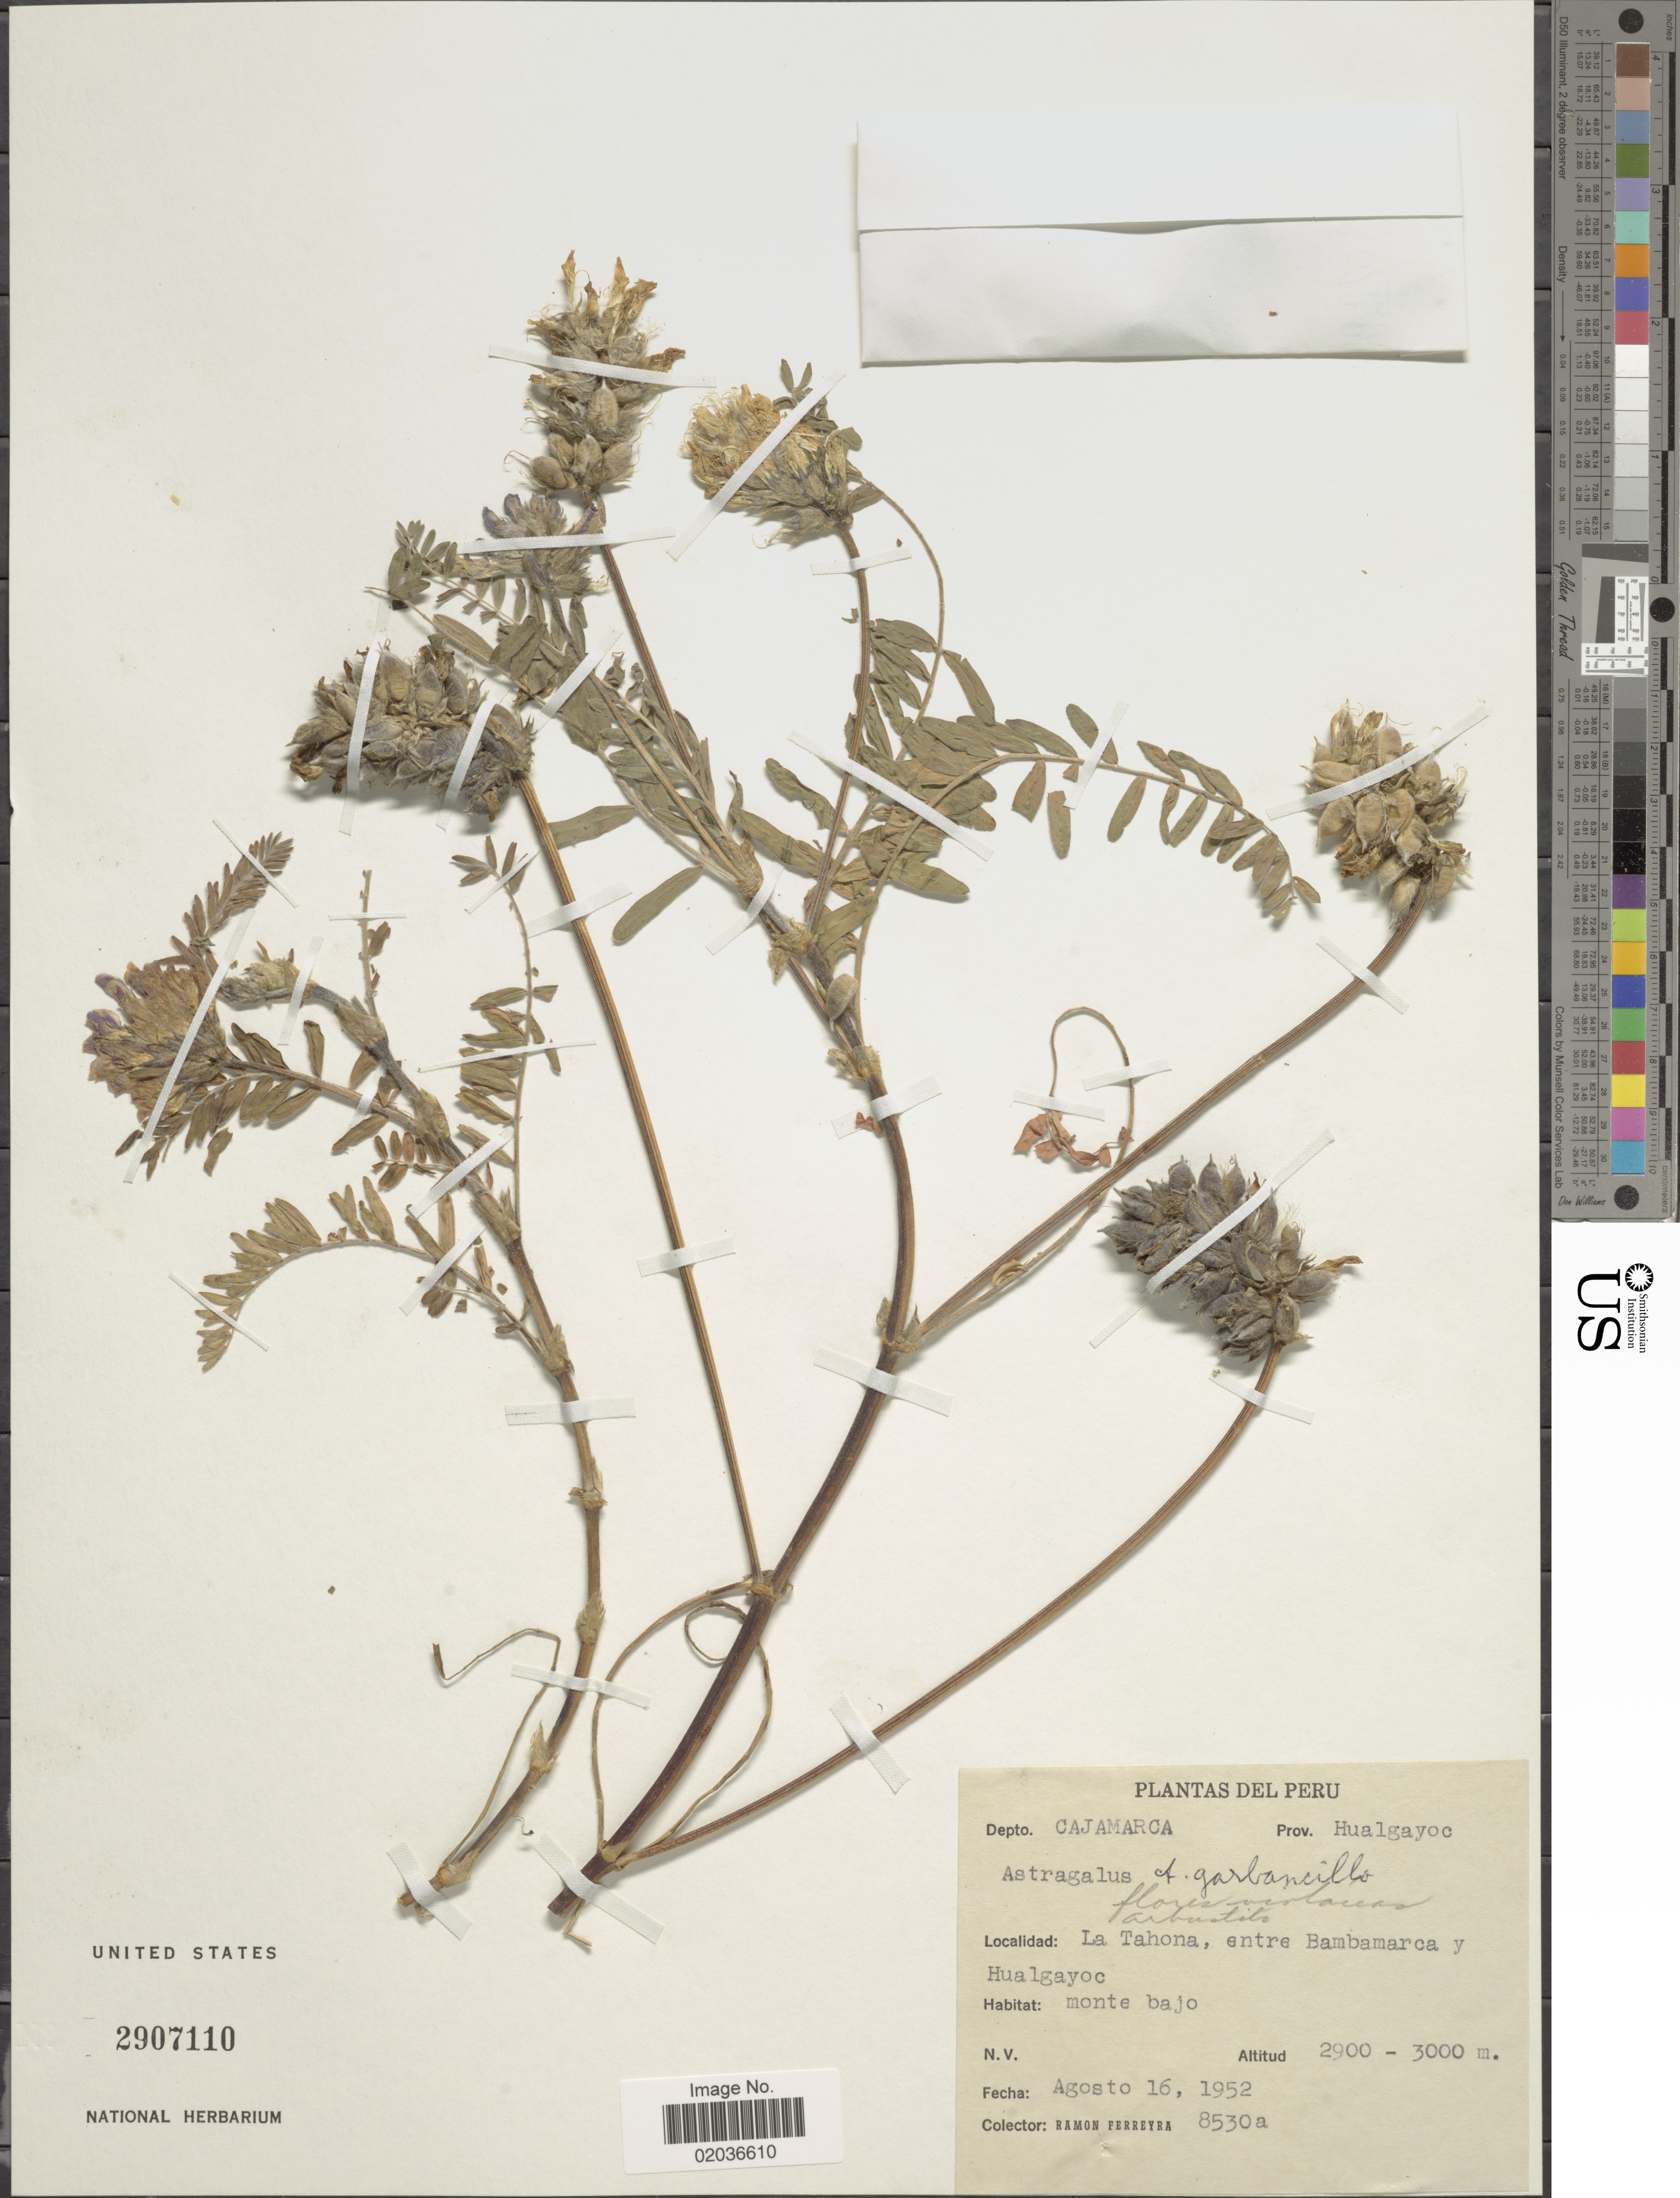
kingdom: Plantae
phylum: Tracheophyta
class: Magnoliopsida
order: Fabales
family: Fabaceae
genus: Astragalus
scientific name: Astragalus garbancillo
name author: Cav.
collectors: R. A. Ferreyra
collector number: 8530a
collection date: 1952-08-16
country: Peru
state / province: Cajamarca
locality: Depto. Cajamarca. Prov. Hualgayoc. La Tahona, entre Bambamarca y Hualgayoc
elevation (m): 2900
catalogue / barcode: US 2907110